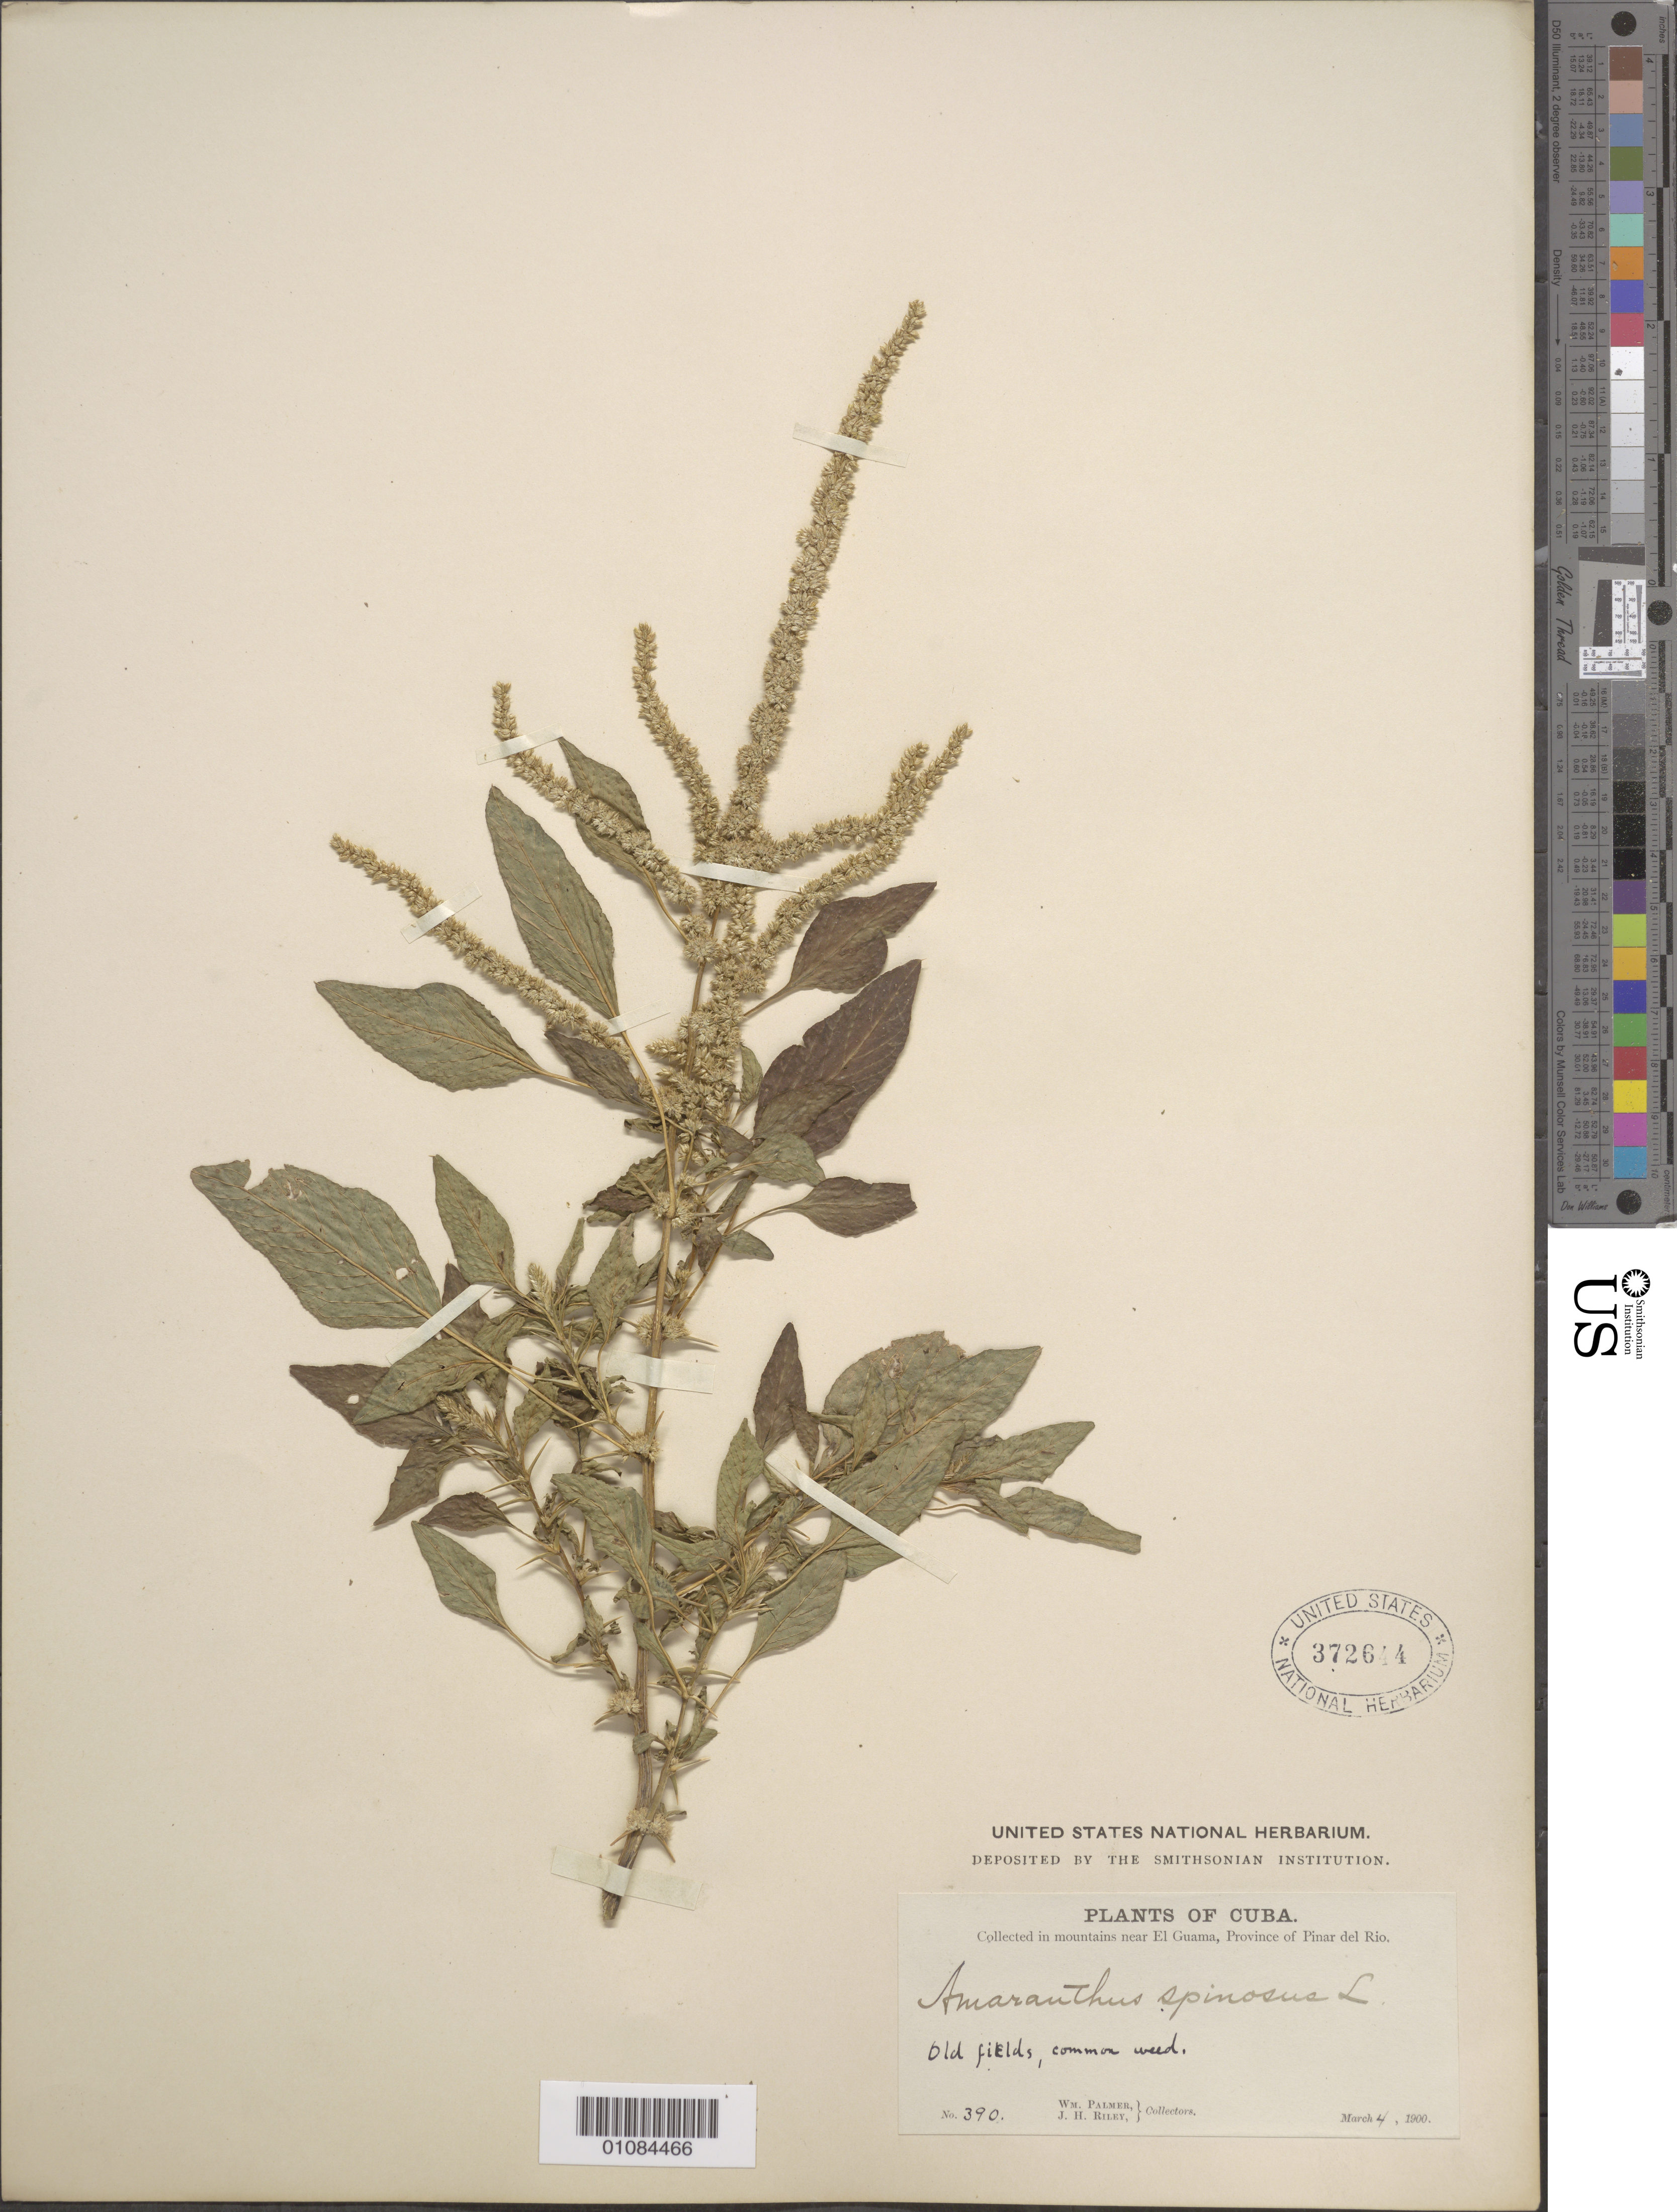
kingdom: Plantae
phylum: Tracheophyta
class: Magnoliopsida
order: Caryophyllales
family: Amaranthaceae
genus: Amaranthus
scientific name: Amaranthus spinosus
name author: L.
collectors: W. Palmer & J. H. Riley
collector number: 390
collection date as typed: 04 Mar 1900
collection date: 1900-03-04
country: Cuba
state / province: Pinar del Rio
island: Cuba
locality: Near El Guama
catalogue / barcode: US 372644